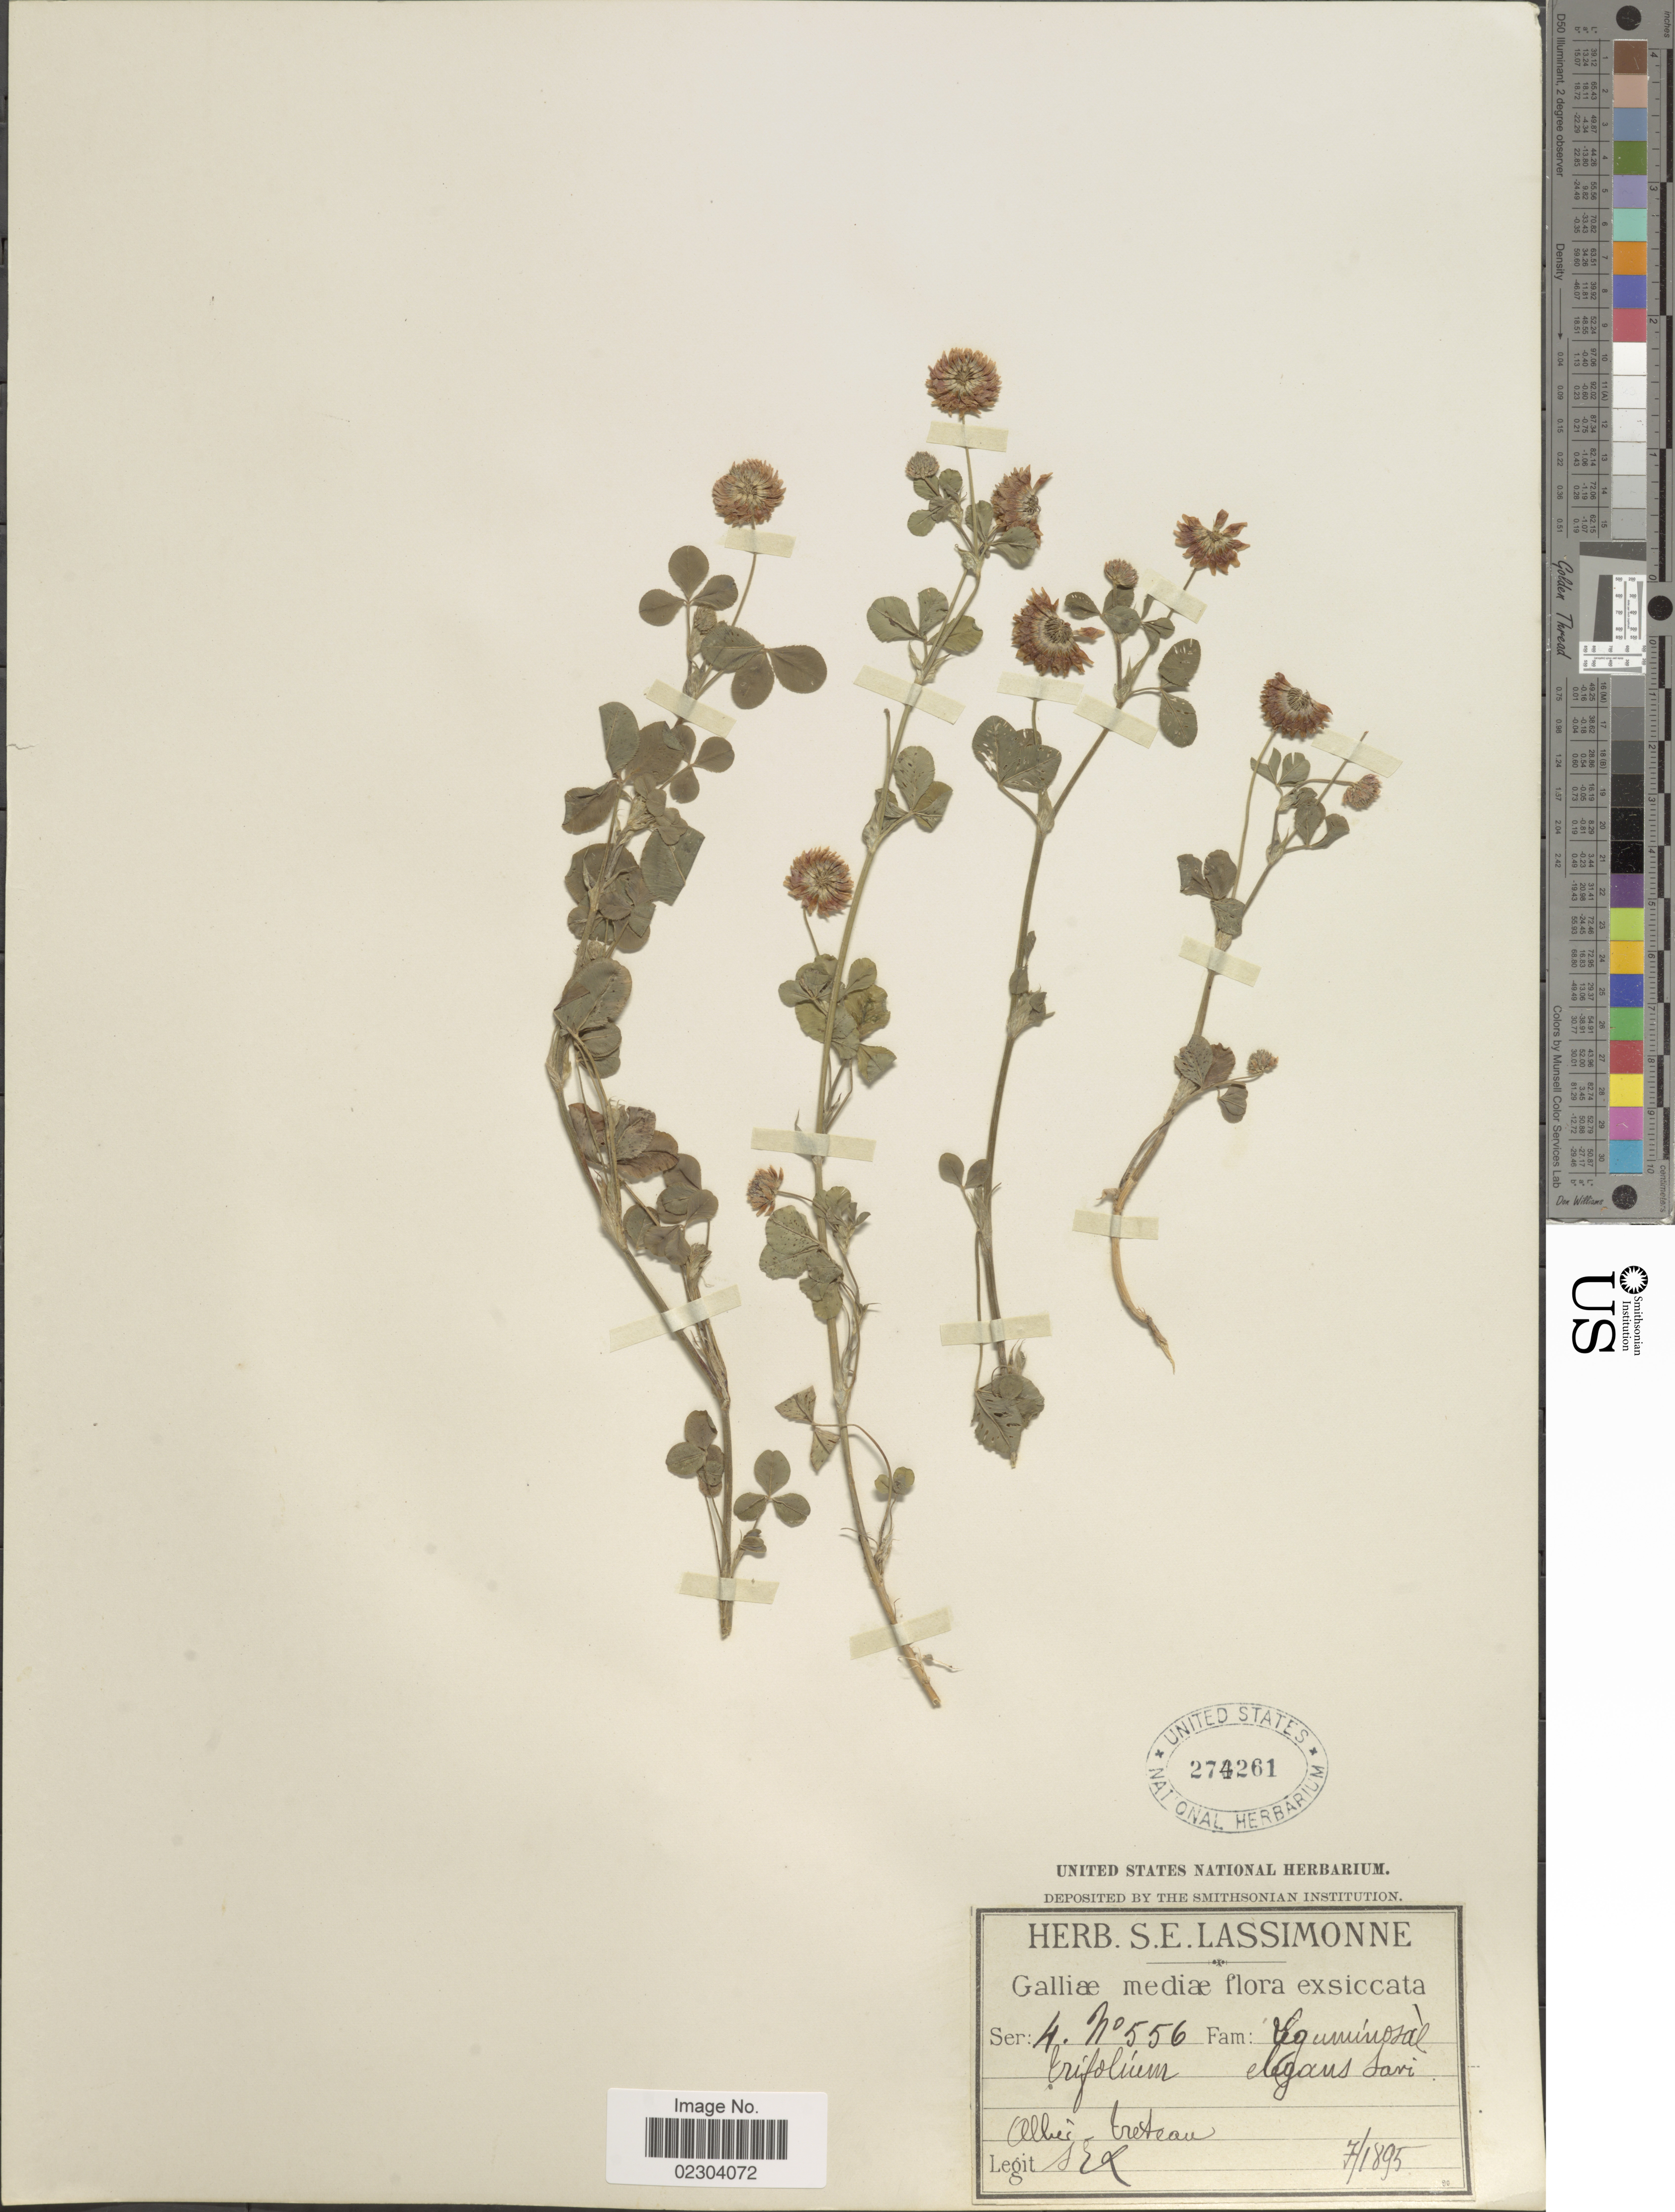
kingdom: Plantae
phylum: Tracheophyta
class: Magnoliopsida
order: Fabales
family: Fabaceae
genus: Trifolium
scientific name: Trifolium elegans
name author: Savi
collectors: S. Lassimonne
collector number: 556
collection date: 1895-07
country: France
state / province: Auvergne-Rhône-Alpes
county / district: Allier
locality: Galliæ mediæ [Central France]. Allier - Treteau.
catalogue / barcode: US 474261